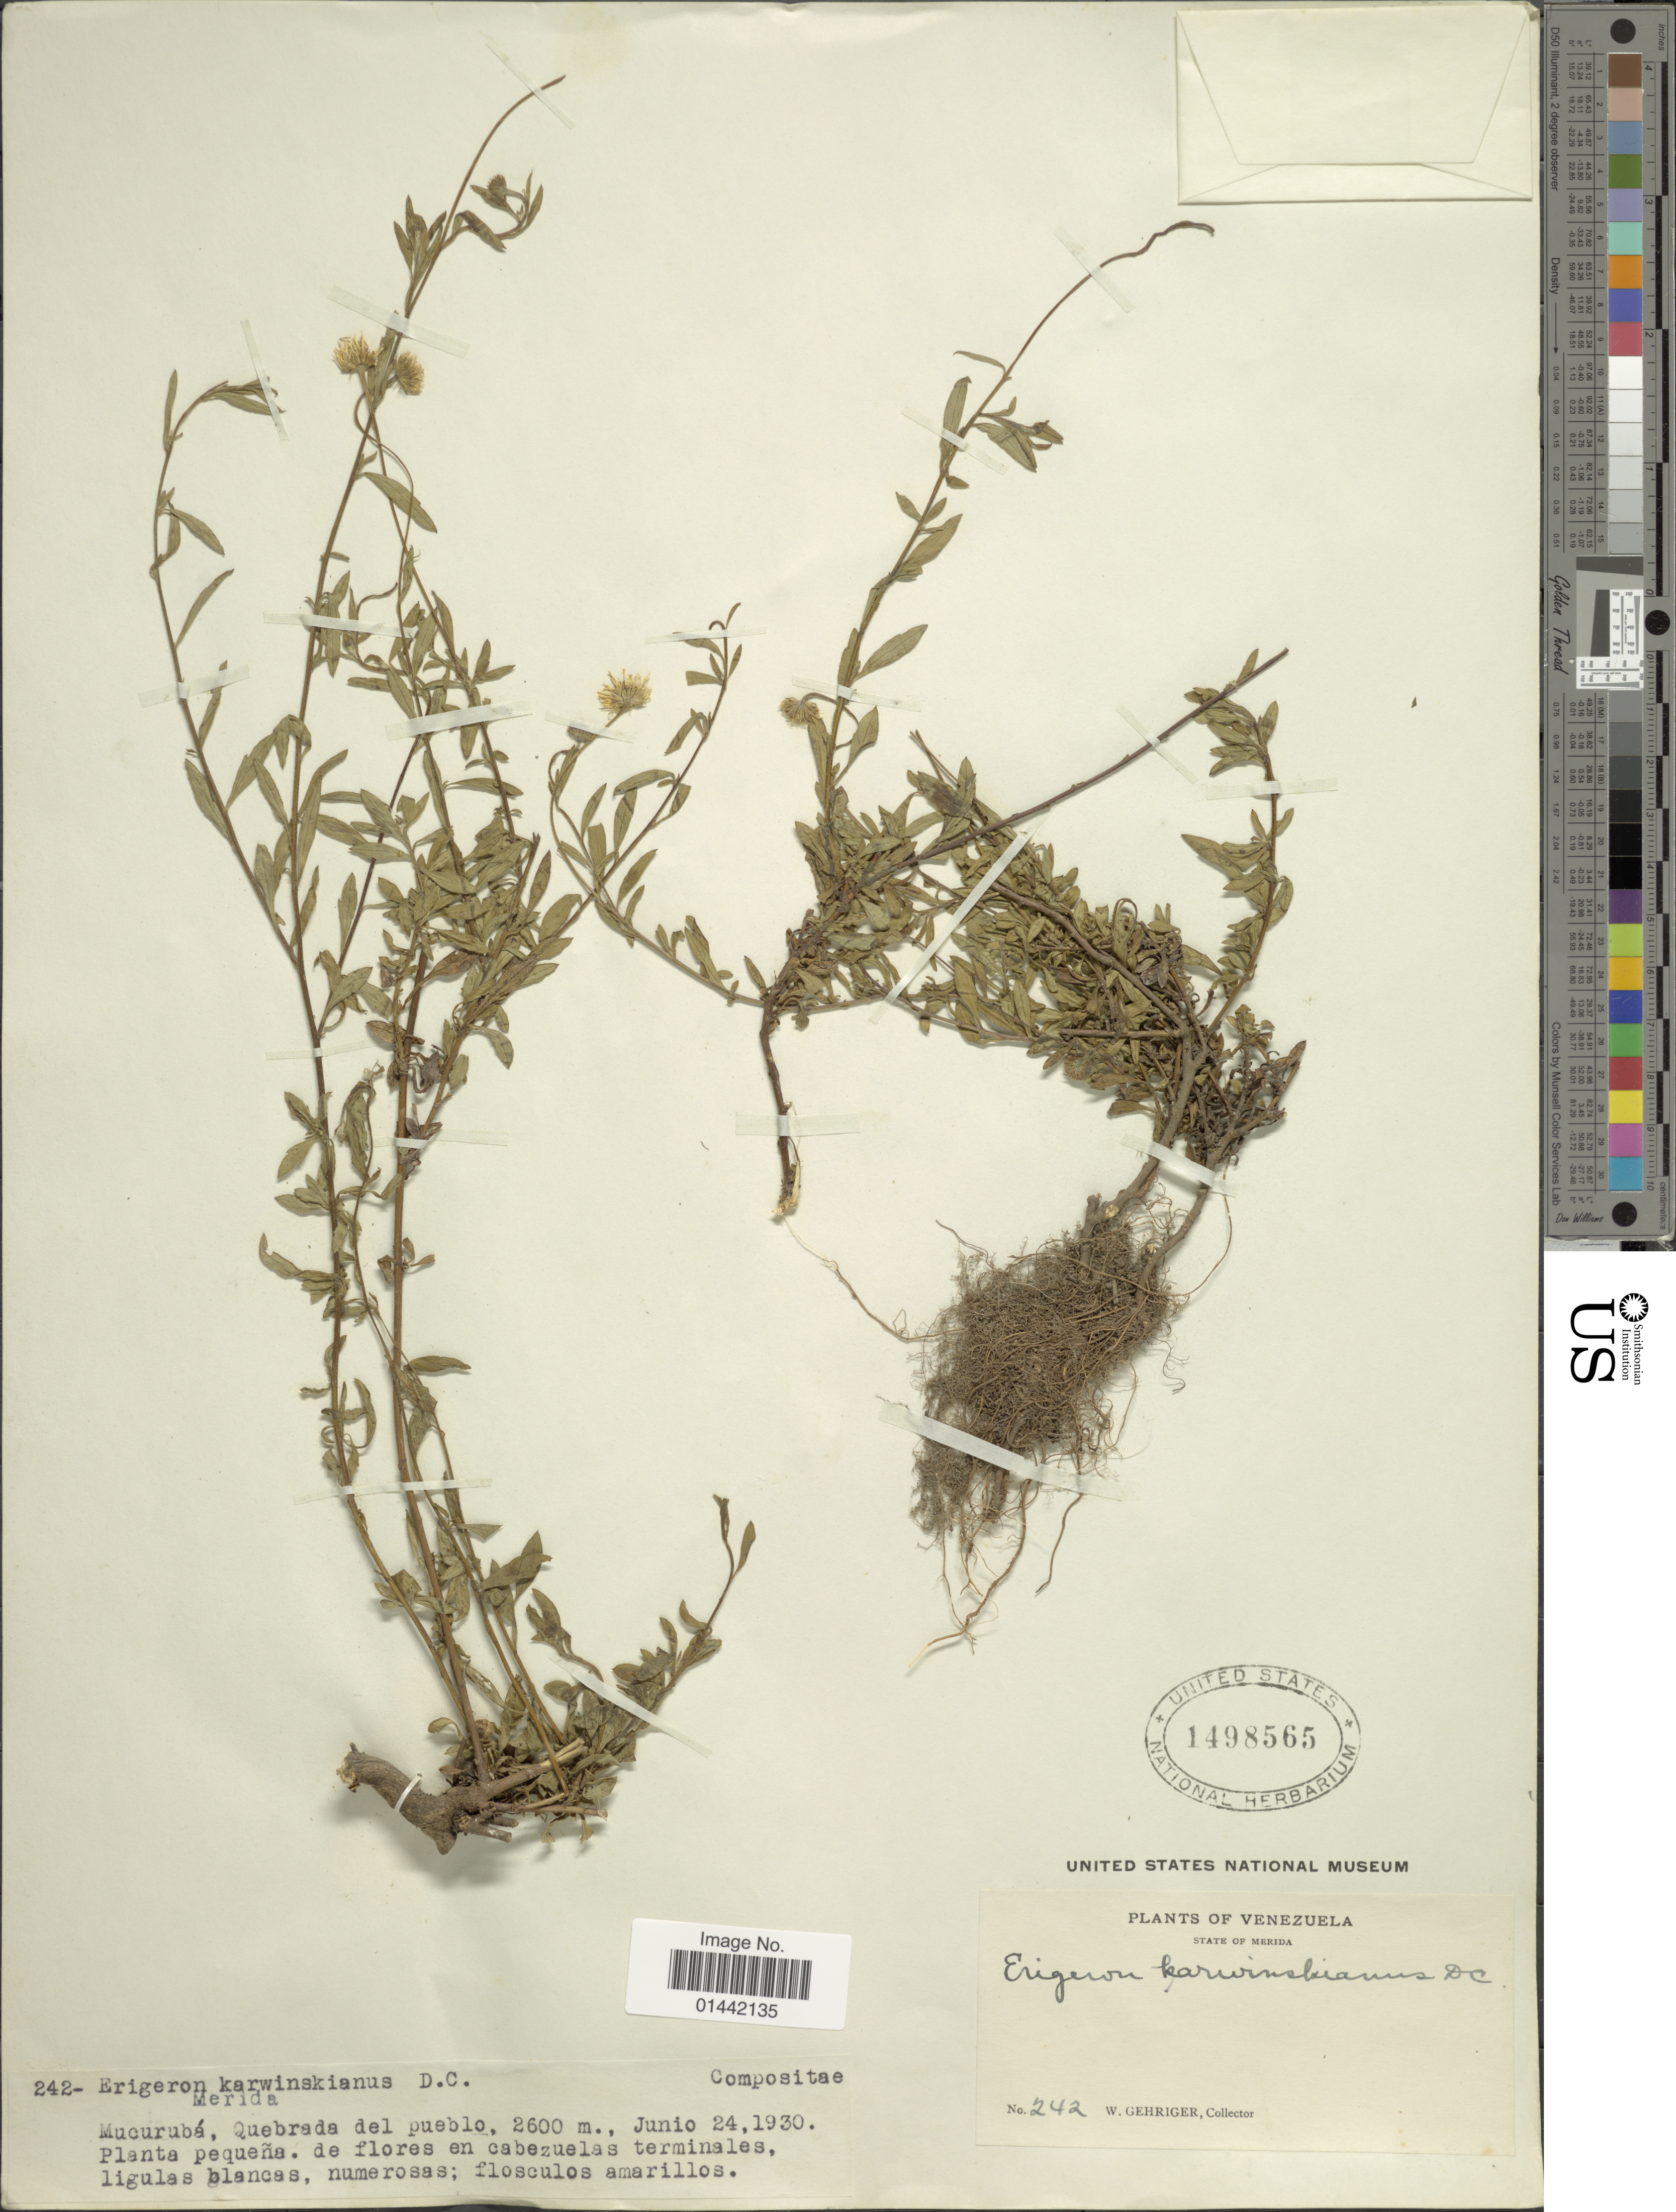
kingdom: Plantae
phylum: Tracheophyta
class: Magnoliopsida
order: Asterales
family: Asteraceae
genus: Erigeron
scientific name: Erigeron karvinskianus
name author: DC.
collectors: W. Gehriger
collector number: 242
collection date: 1930-06-24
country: Venezuela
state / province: Mérida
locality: Mucurubá, Quebrada del pueblo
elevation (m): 2600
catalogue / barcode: US 1498565